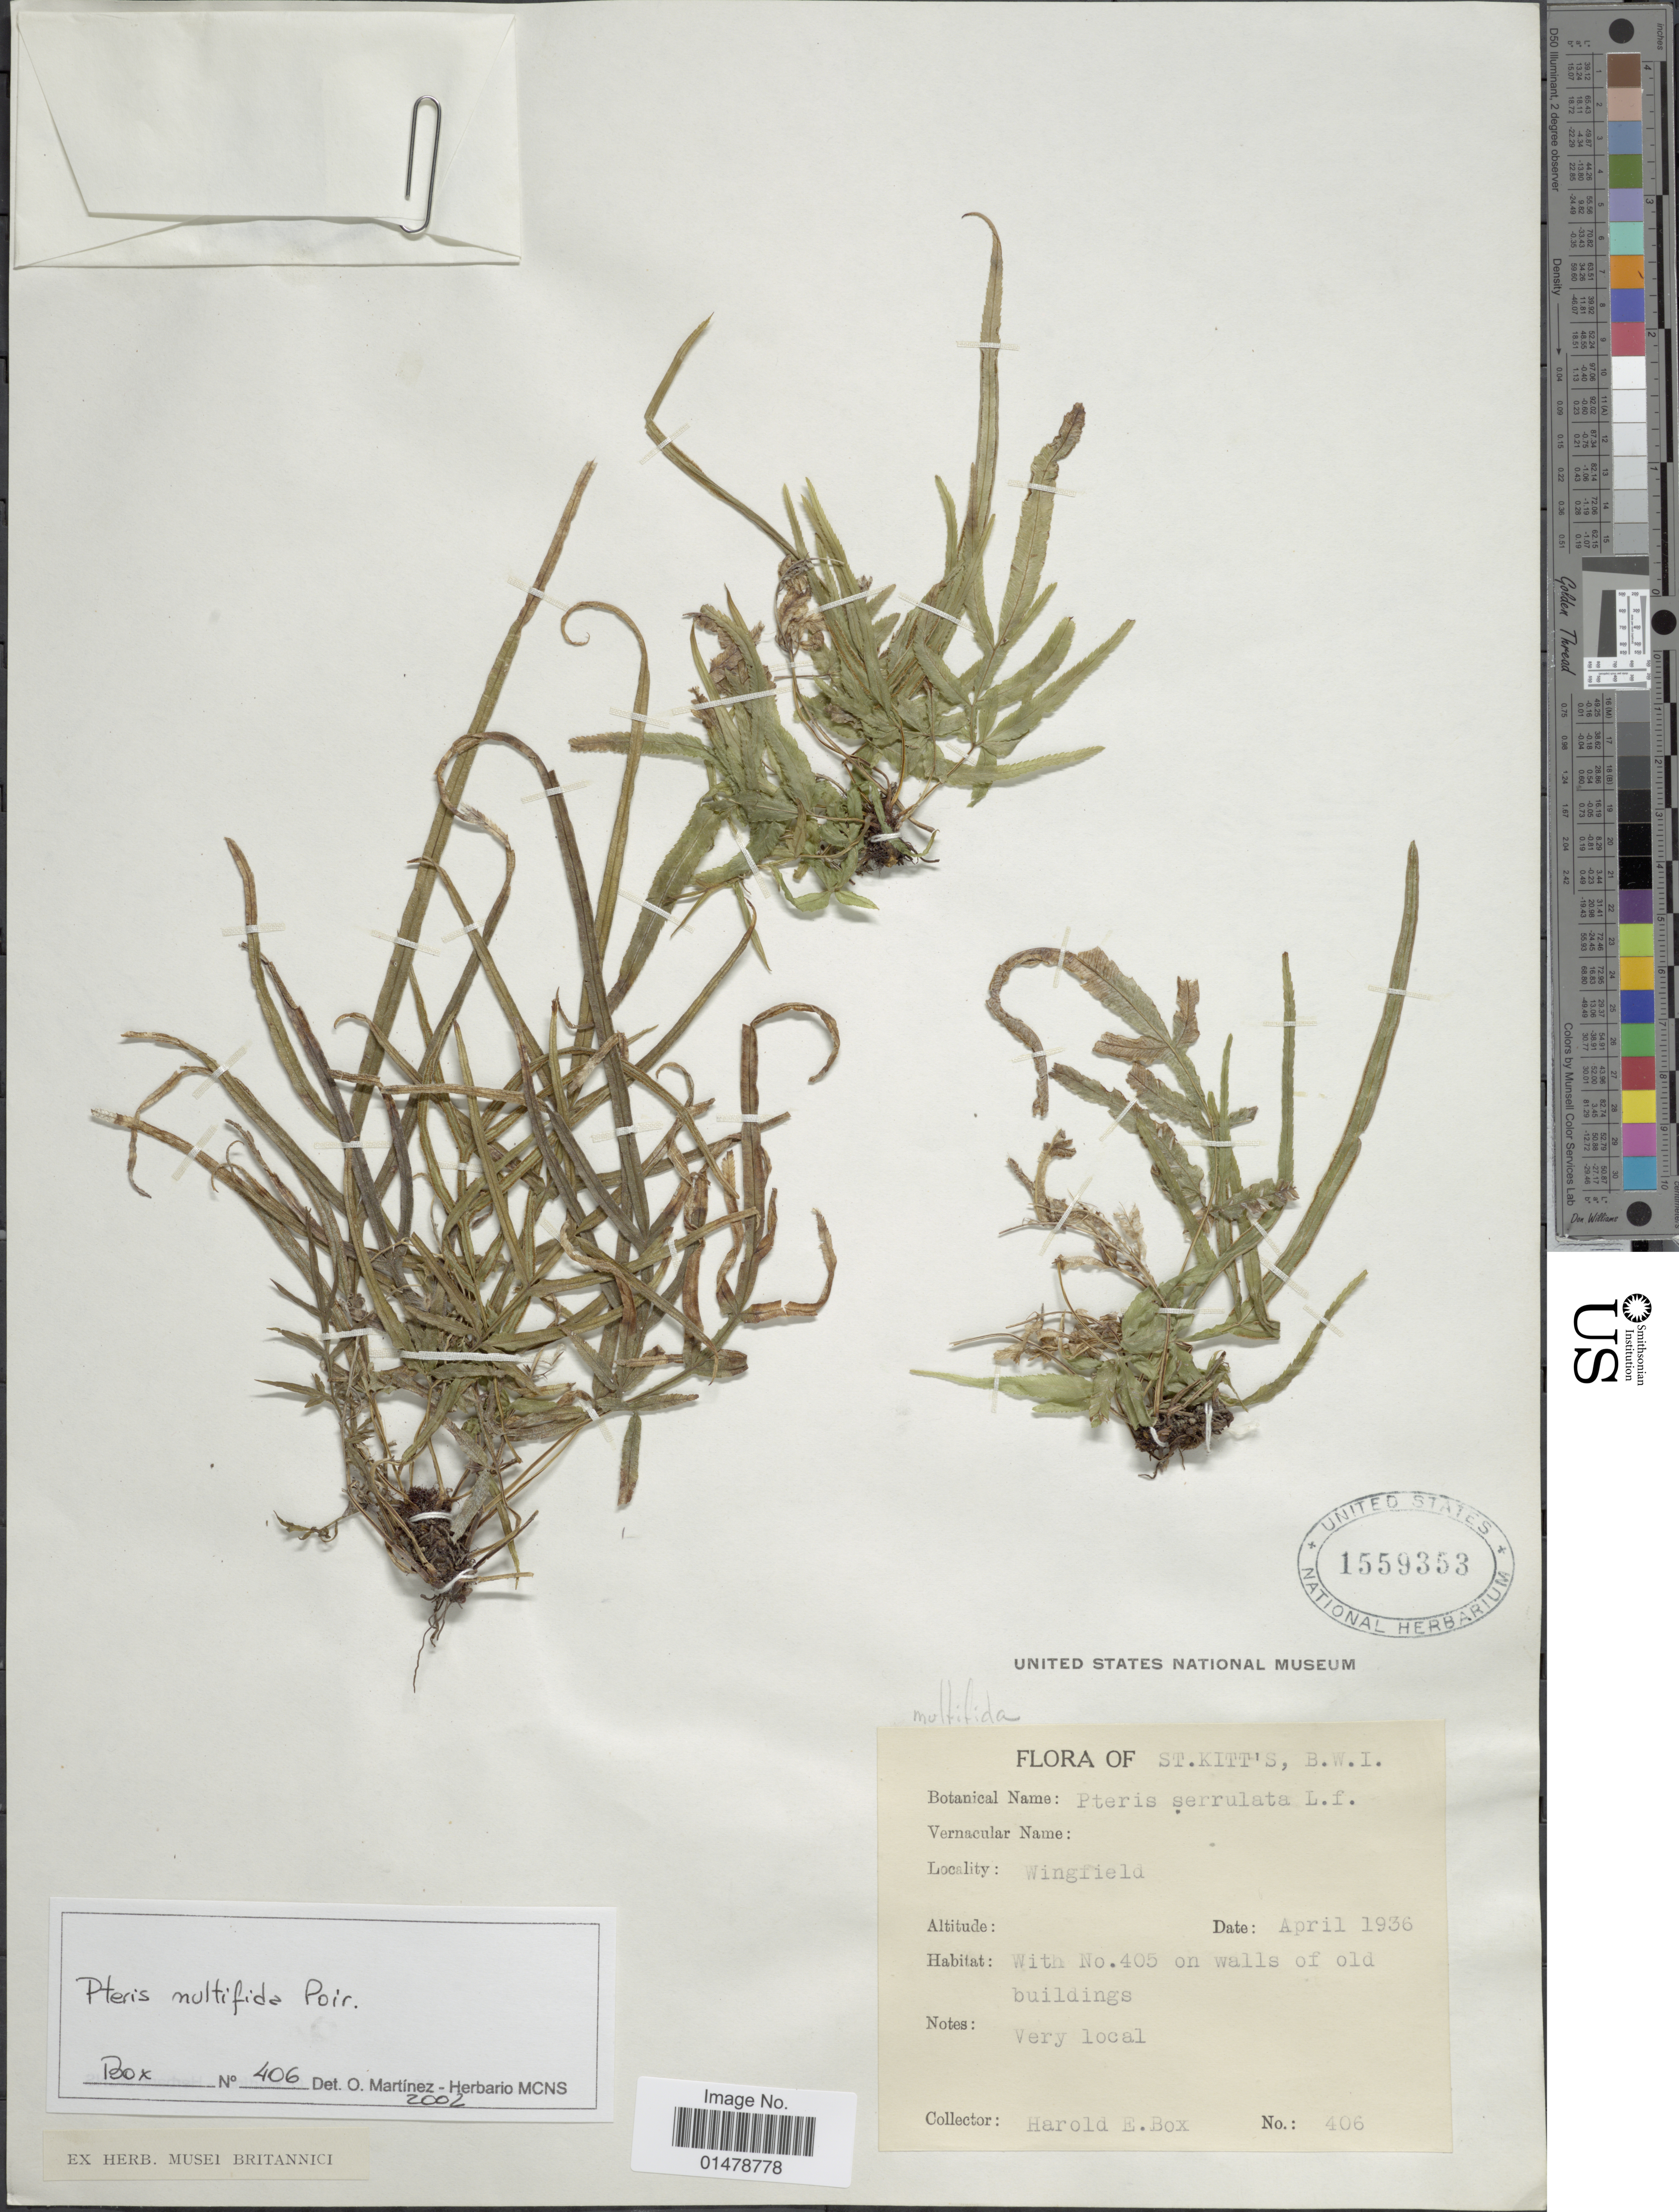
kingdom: Plantae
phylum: Tracheophyta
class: Polypodiopsida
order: Polypodiales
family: Pteridaceae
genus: Pteris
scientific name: Pteris multifida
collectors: H. E. Box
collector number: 406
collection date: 1936-04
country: St. Christopher-Nevis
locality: St. Kitt's, B.W.I. Wingfield.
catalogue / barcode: US 1559353